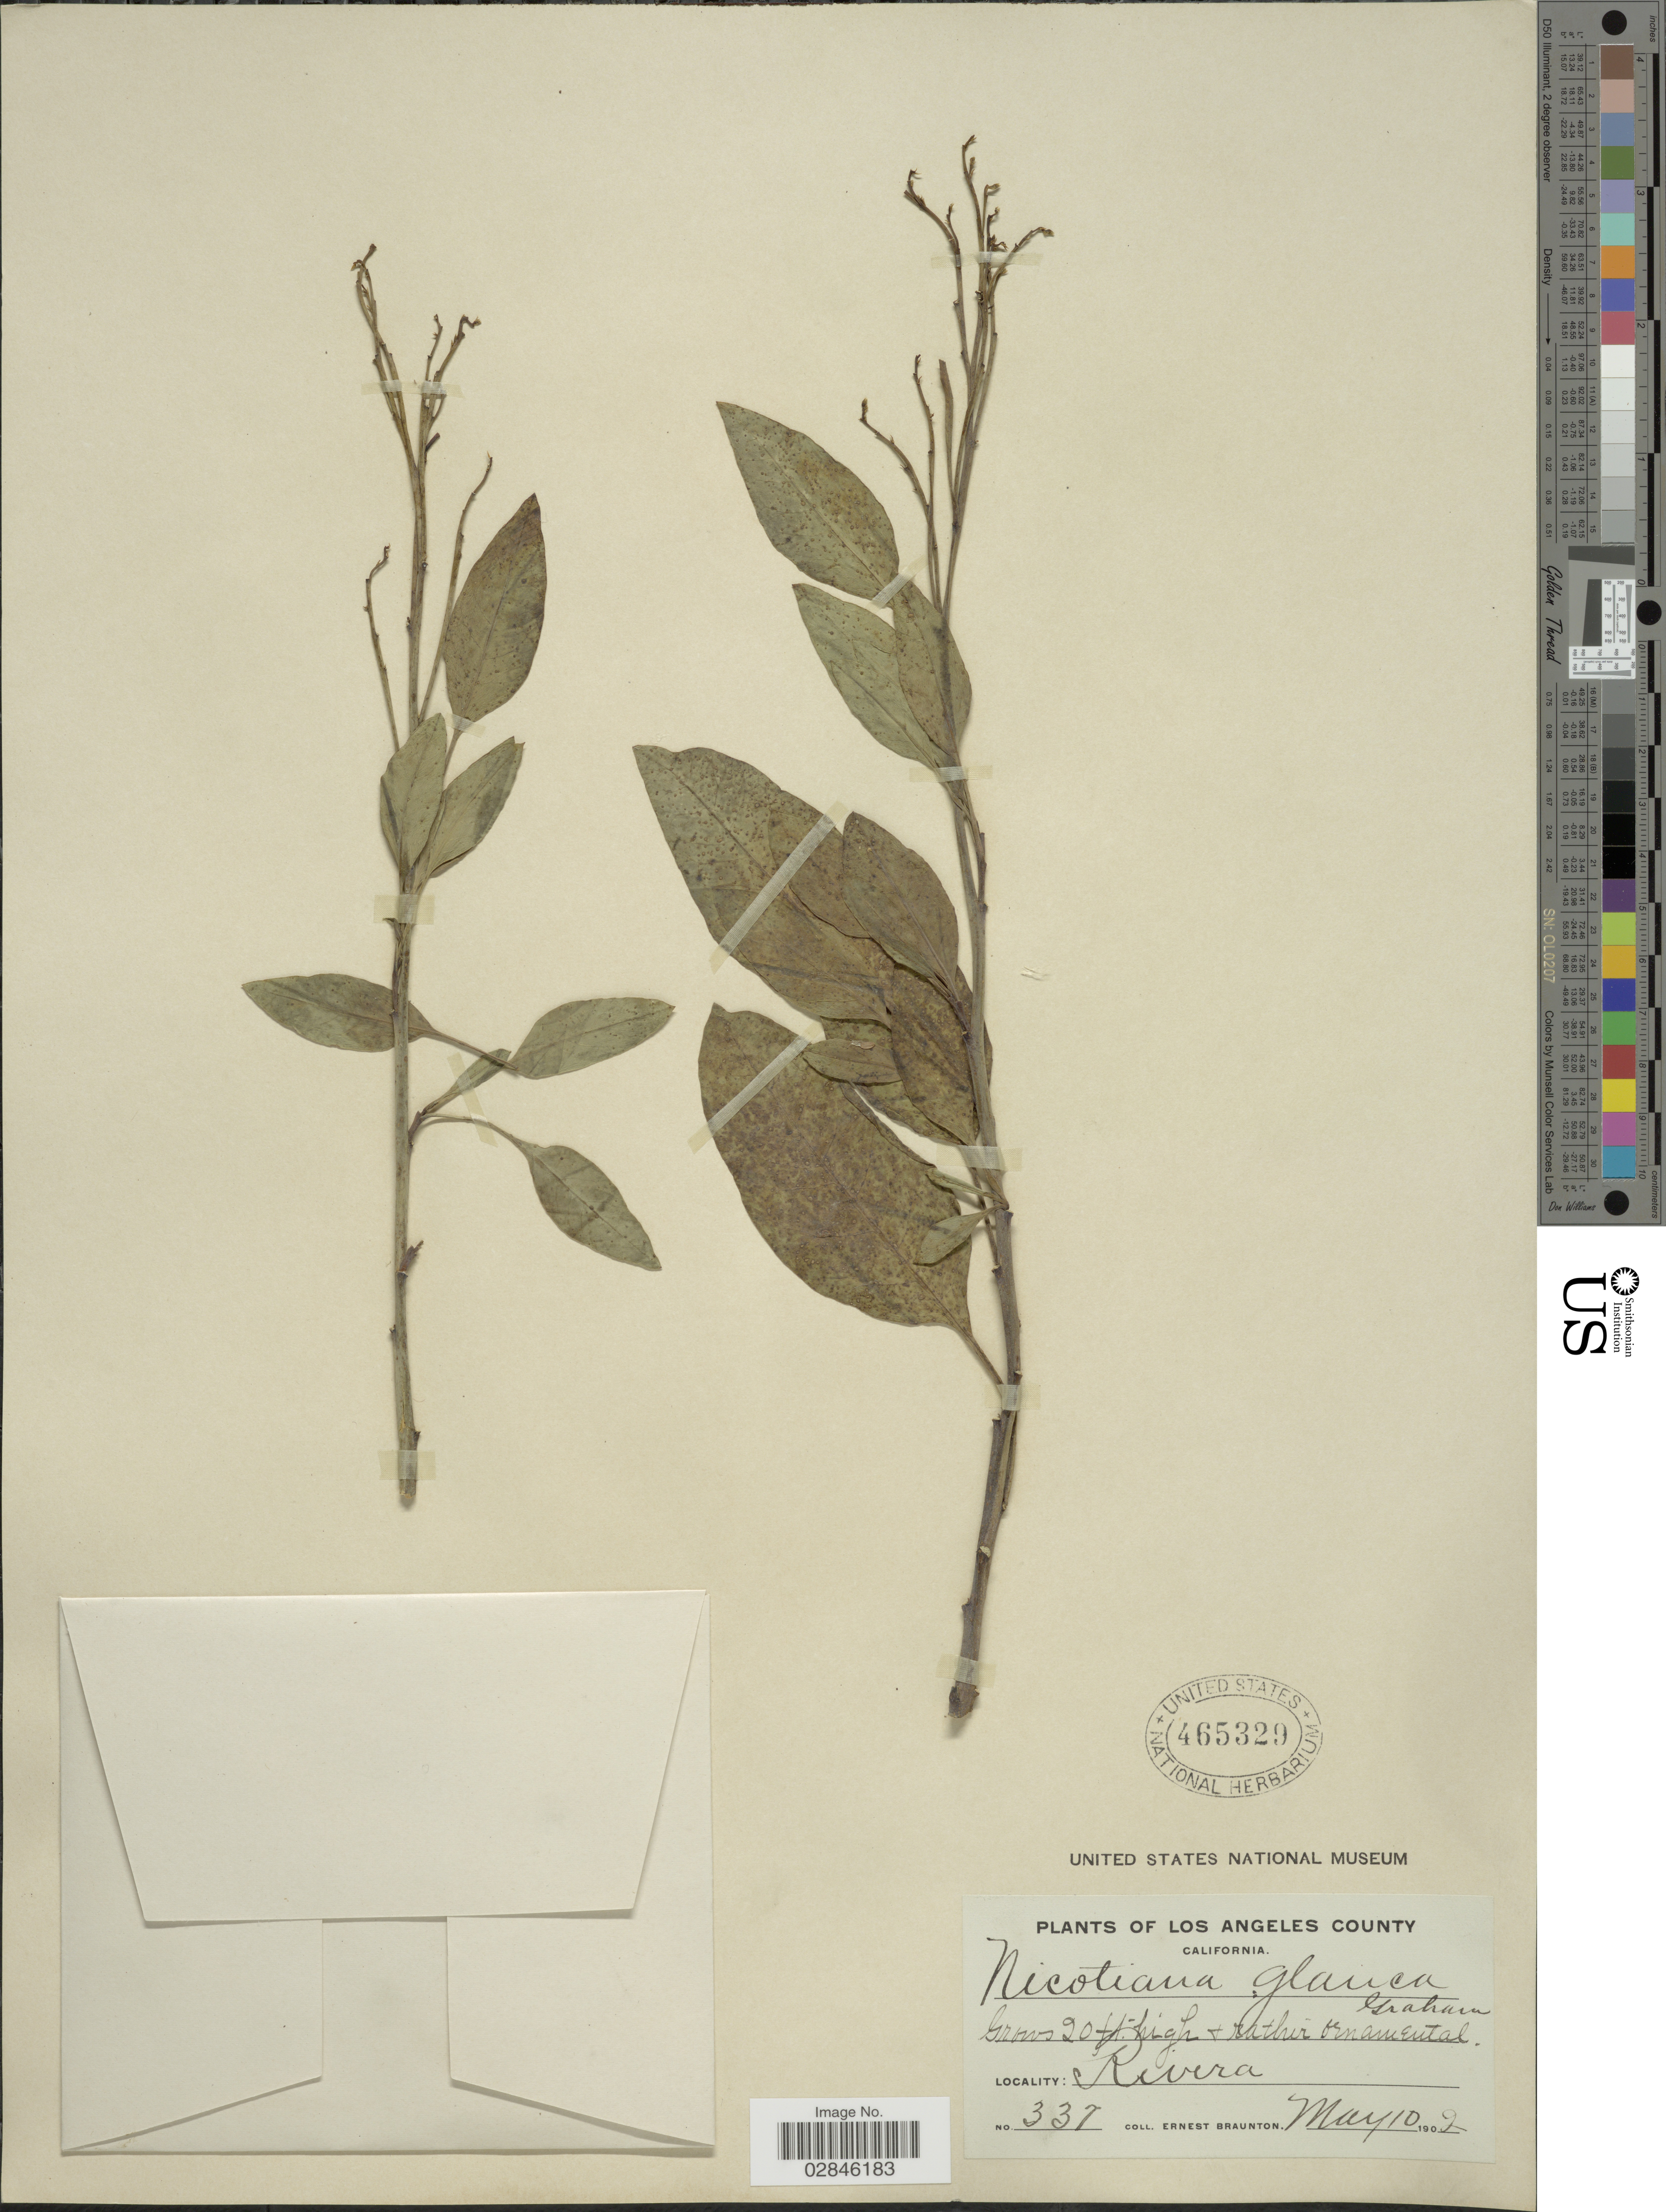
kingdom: Plantae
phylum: Tracheophyta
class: Magnoliopsida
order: Solanales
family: Solanaceae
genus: Nicotiana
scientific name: Nicotiana glauca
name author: Graham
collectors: E. Braunton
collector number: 337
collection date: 1902-05-10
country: United States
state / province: California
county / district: Los Angeles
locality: Los Angeles County. Rivera.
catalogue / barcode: US 465329